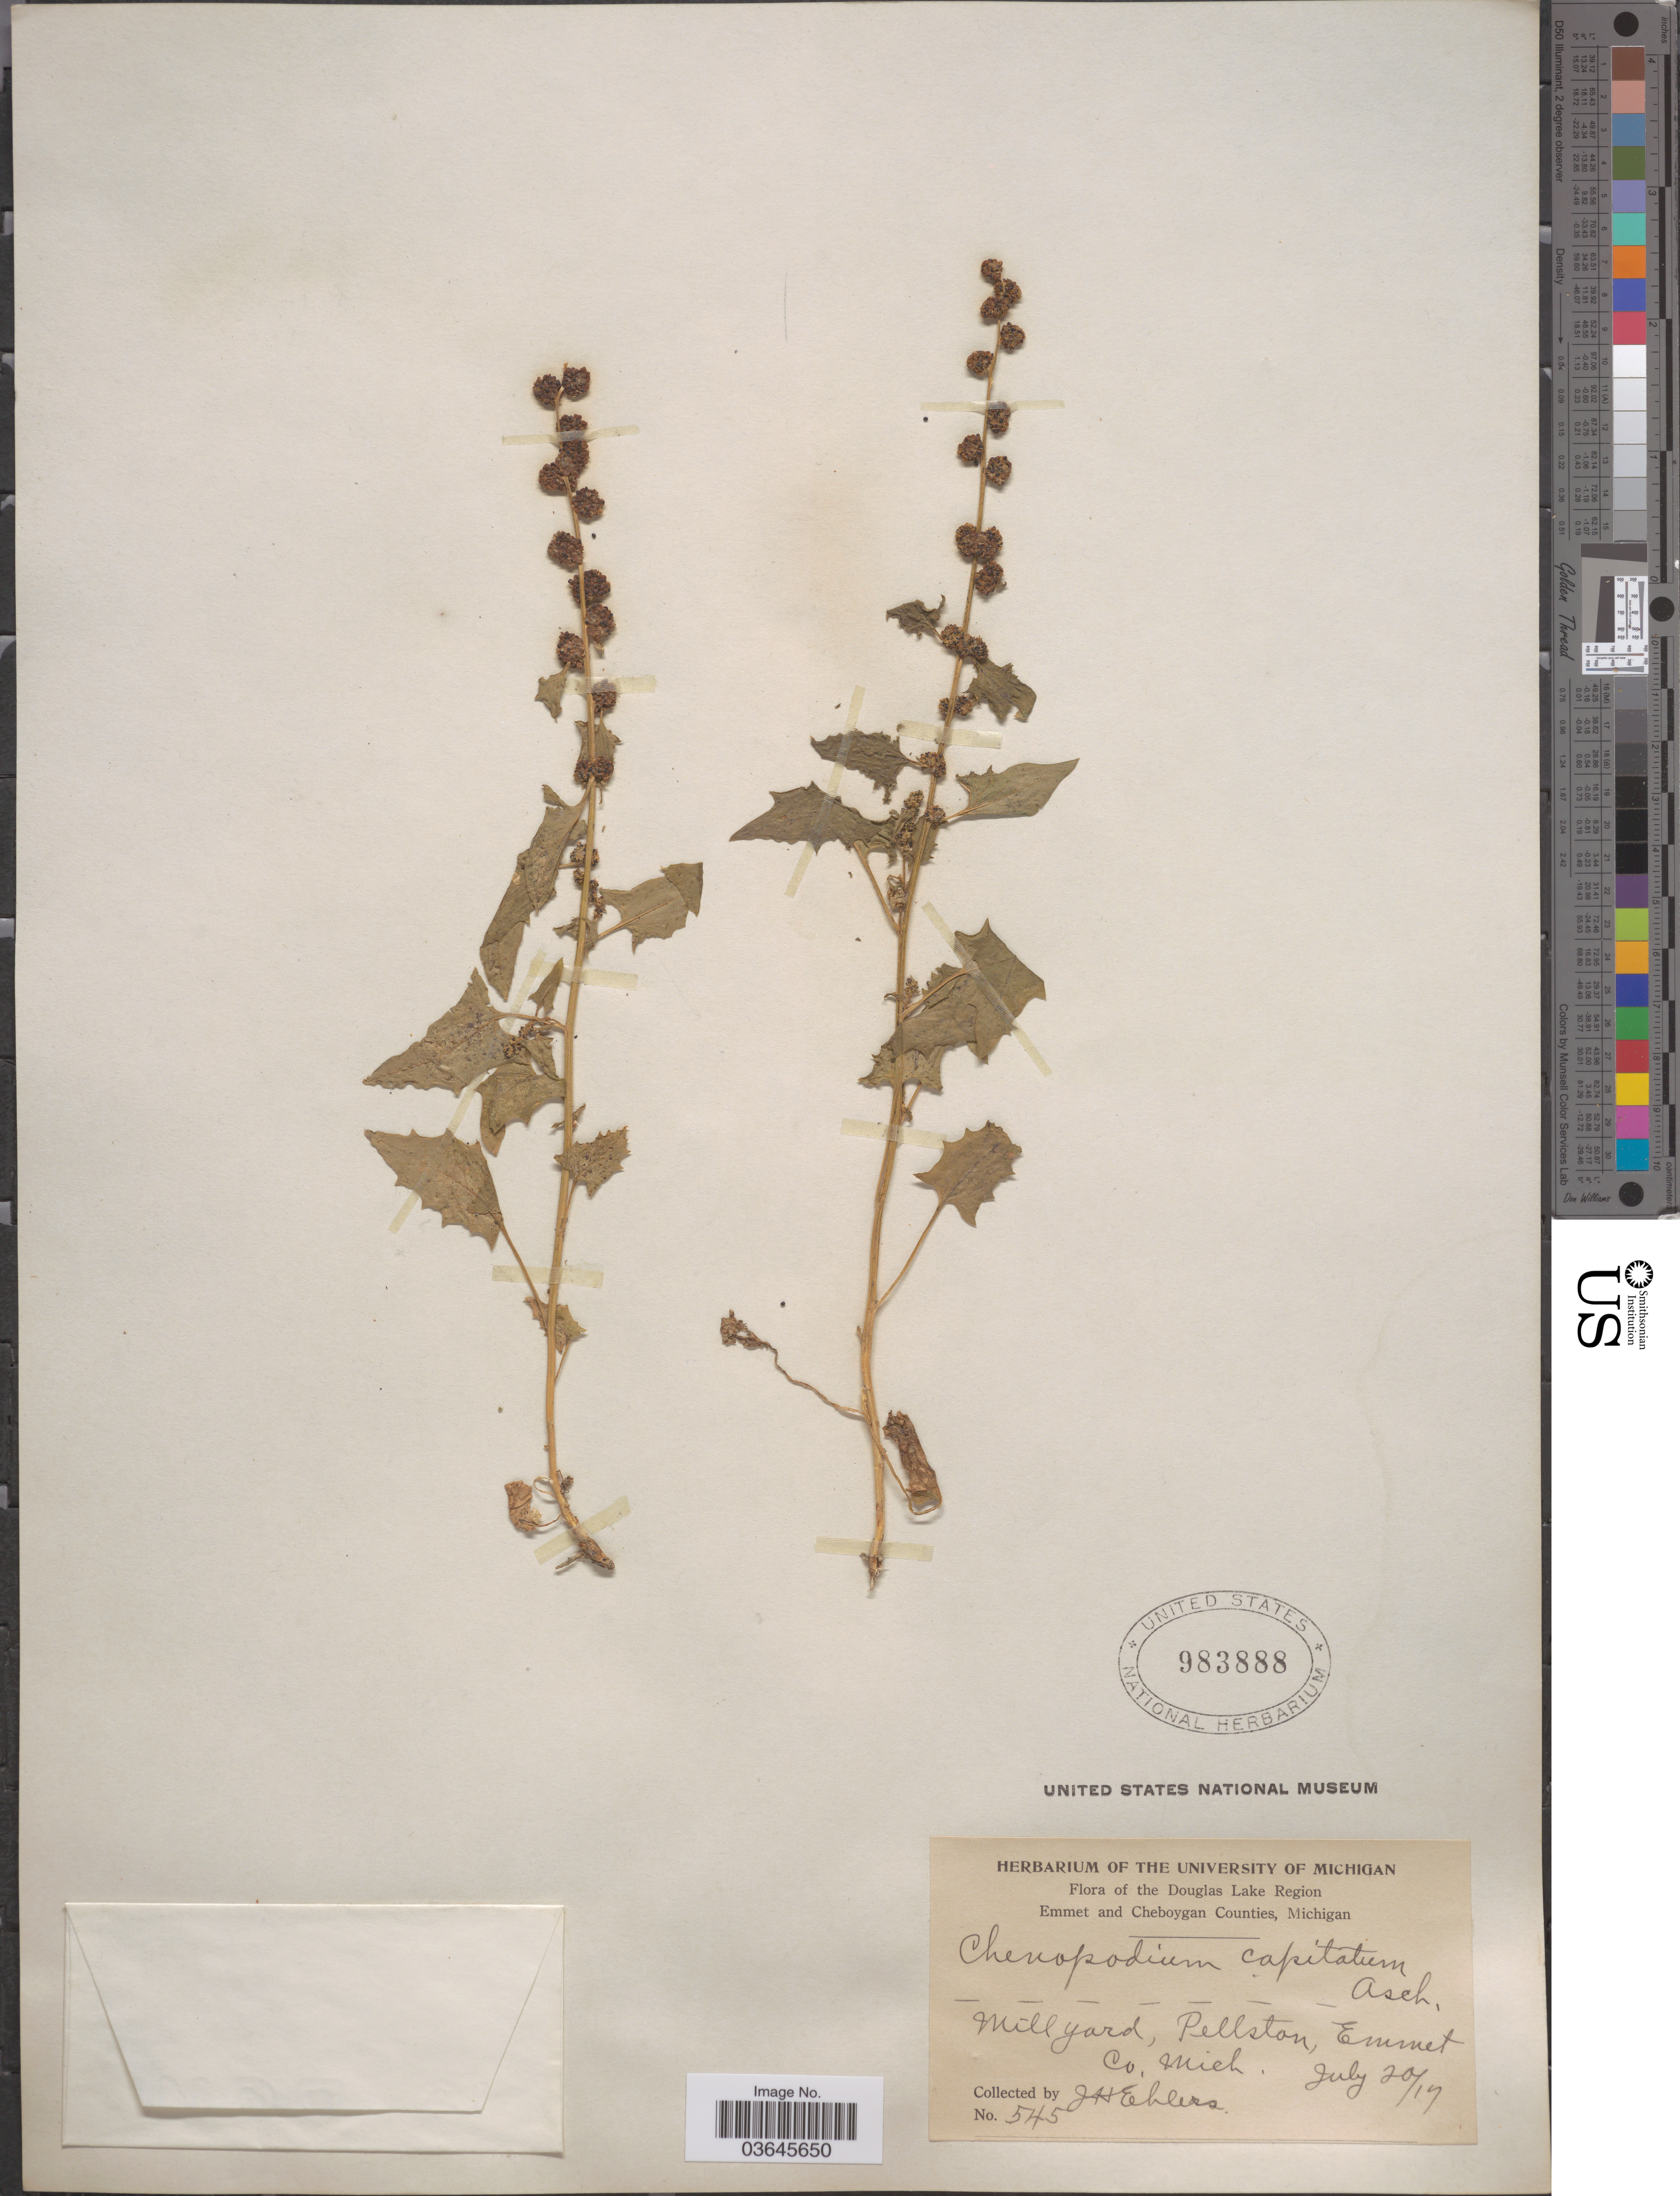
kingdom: Plantae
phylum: Tracheophyta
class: Magnoliopsida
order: Caryophyllales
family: Amaranthaceae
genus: Blitum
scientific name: Blitum capitatum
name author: L.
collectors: J. H. Ehlers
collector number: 545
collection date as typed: Transcribed d/m/y: 20/7/19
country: United States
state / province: Michigan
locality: The Douglas Lake Region, Mill Yard, Pellston, Emmet Co.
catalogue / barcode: US 983888